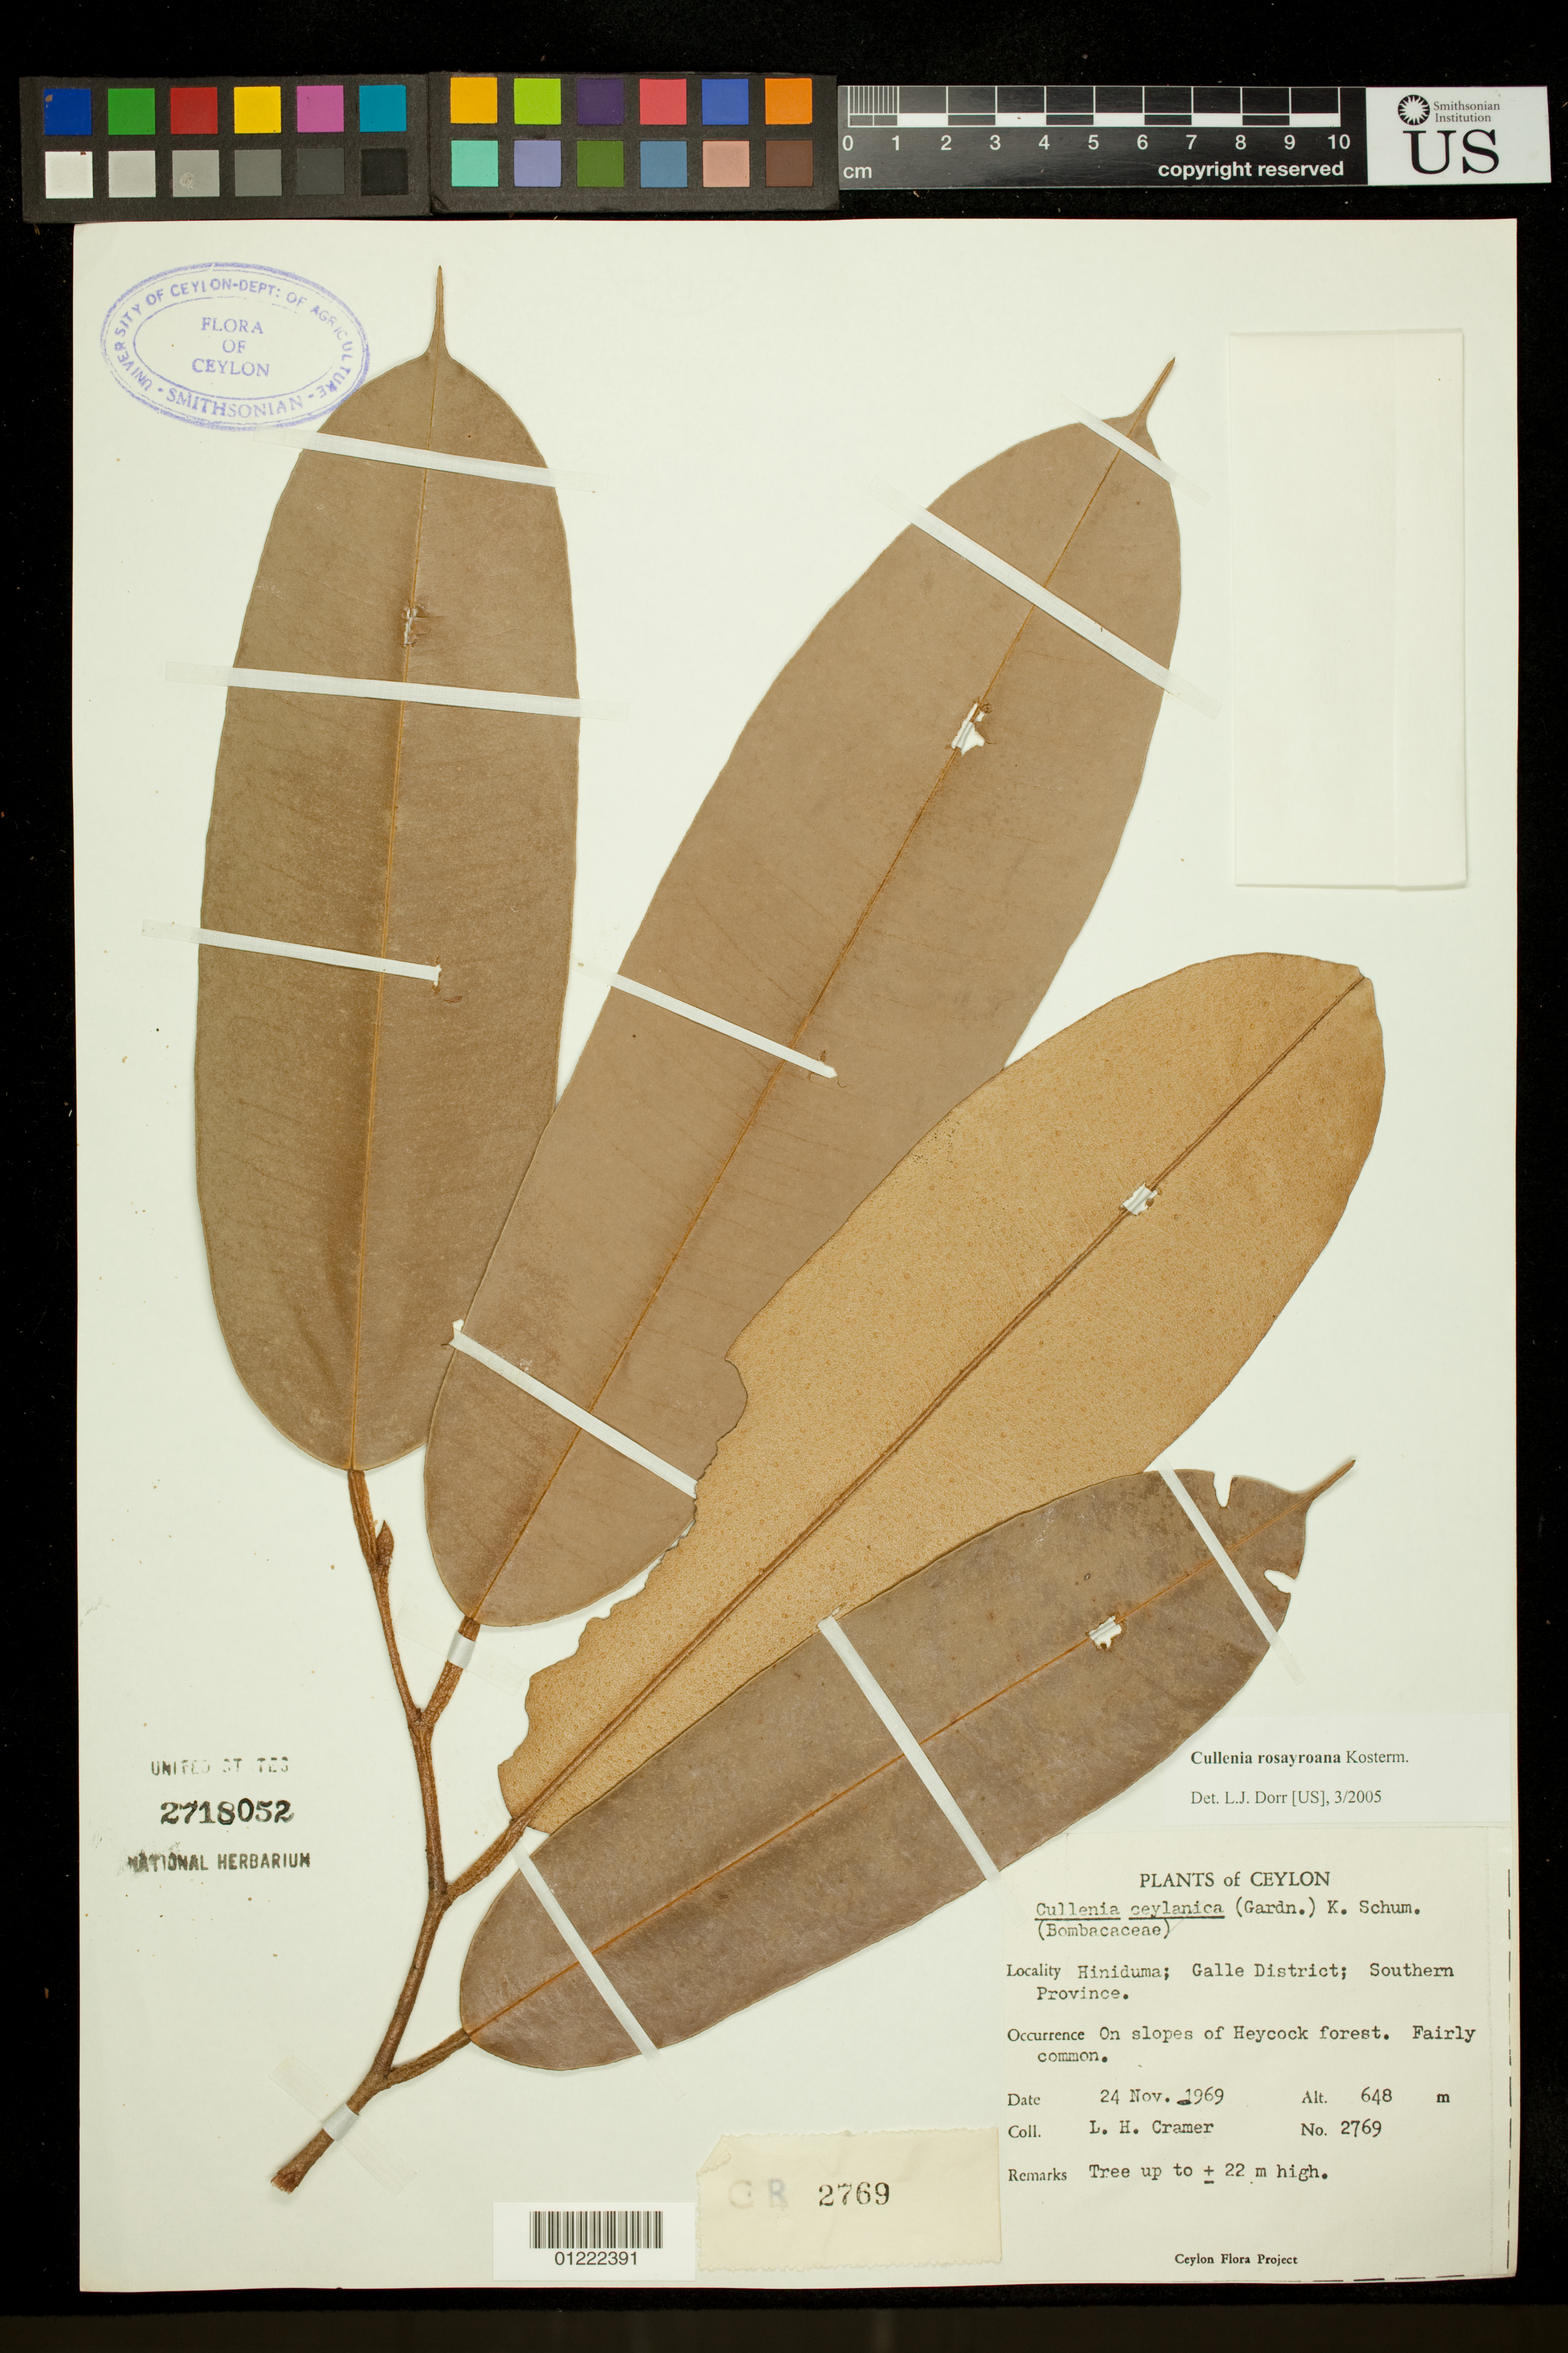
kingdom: Plantae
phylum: Tracheophyta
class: Magnoliopsida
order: Malvales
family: Malvaceae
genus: Cullenia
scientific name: Cullenia rosayroana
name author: Kosterm.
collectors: L. H. Cramer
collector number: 2769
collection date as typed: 11/24/1969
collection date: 1969-11-24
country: Sri Lanka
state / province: Southern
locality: Hiniduma, Galle District, Southern Province. On slopes of Heycock forest.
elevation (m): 648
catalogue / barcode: US 2718052